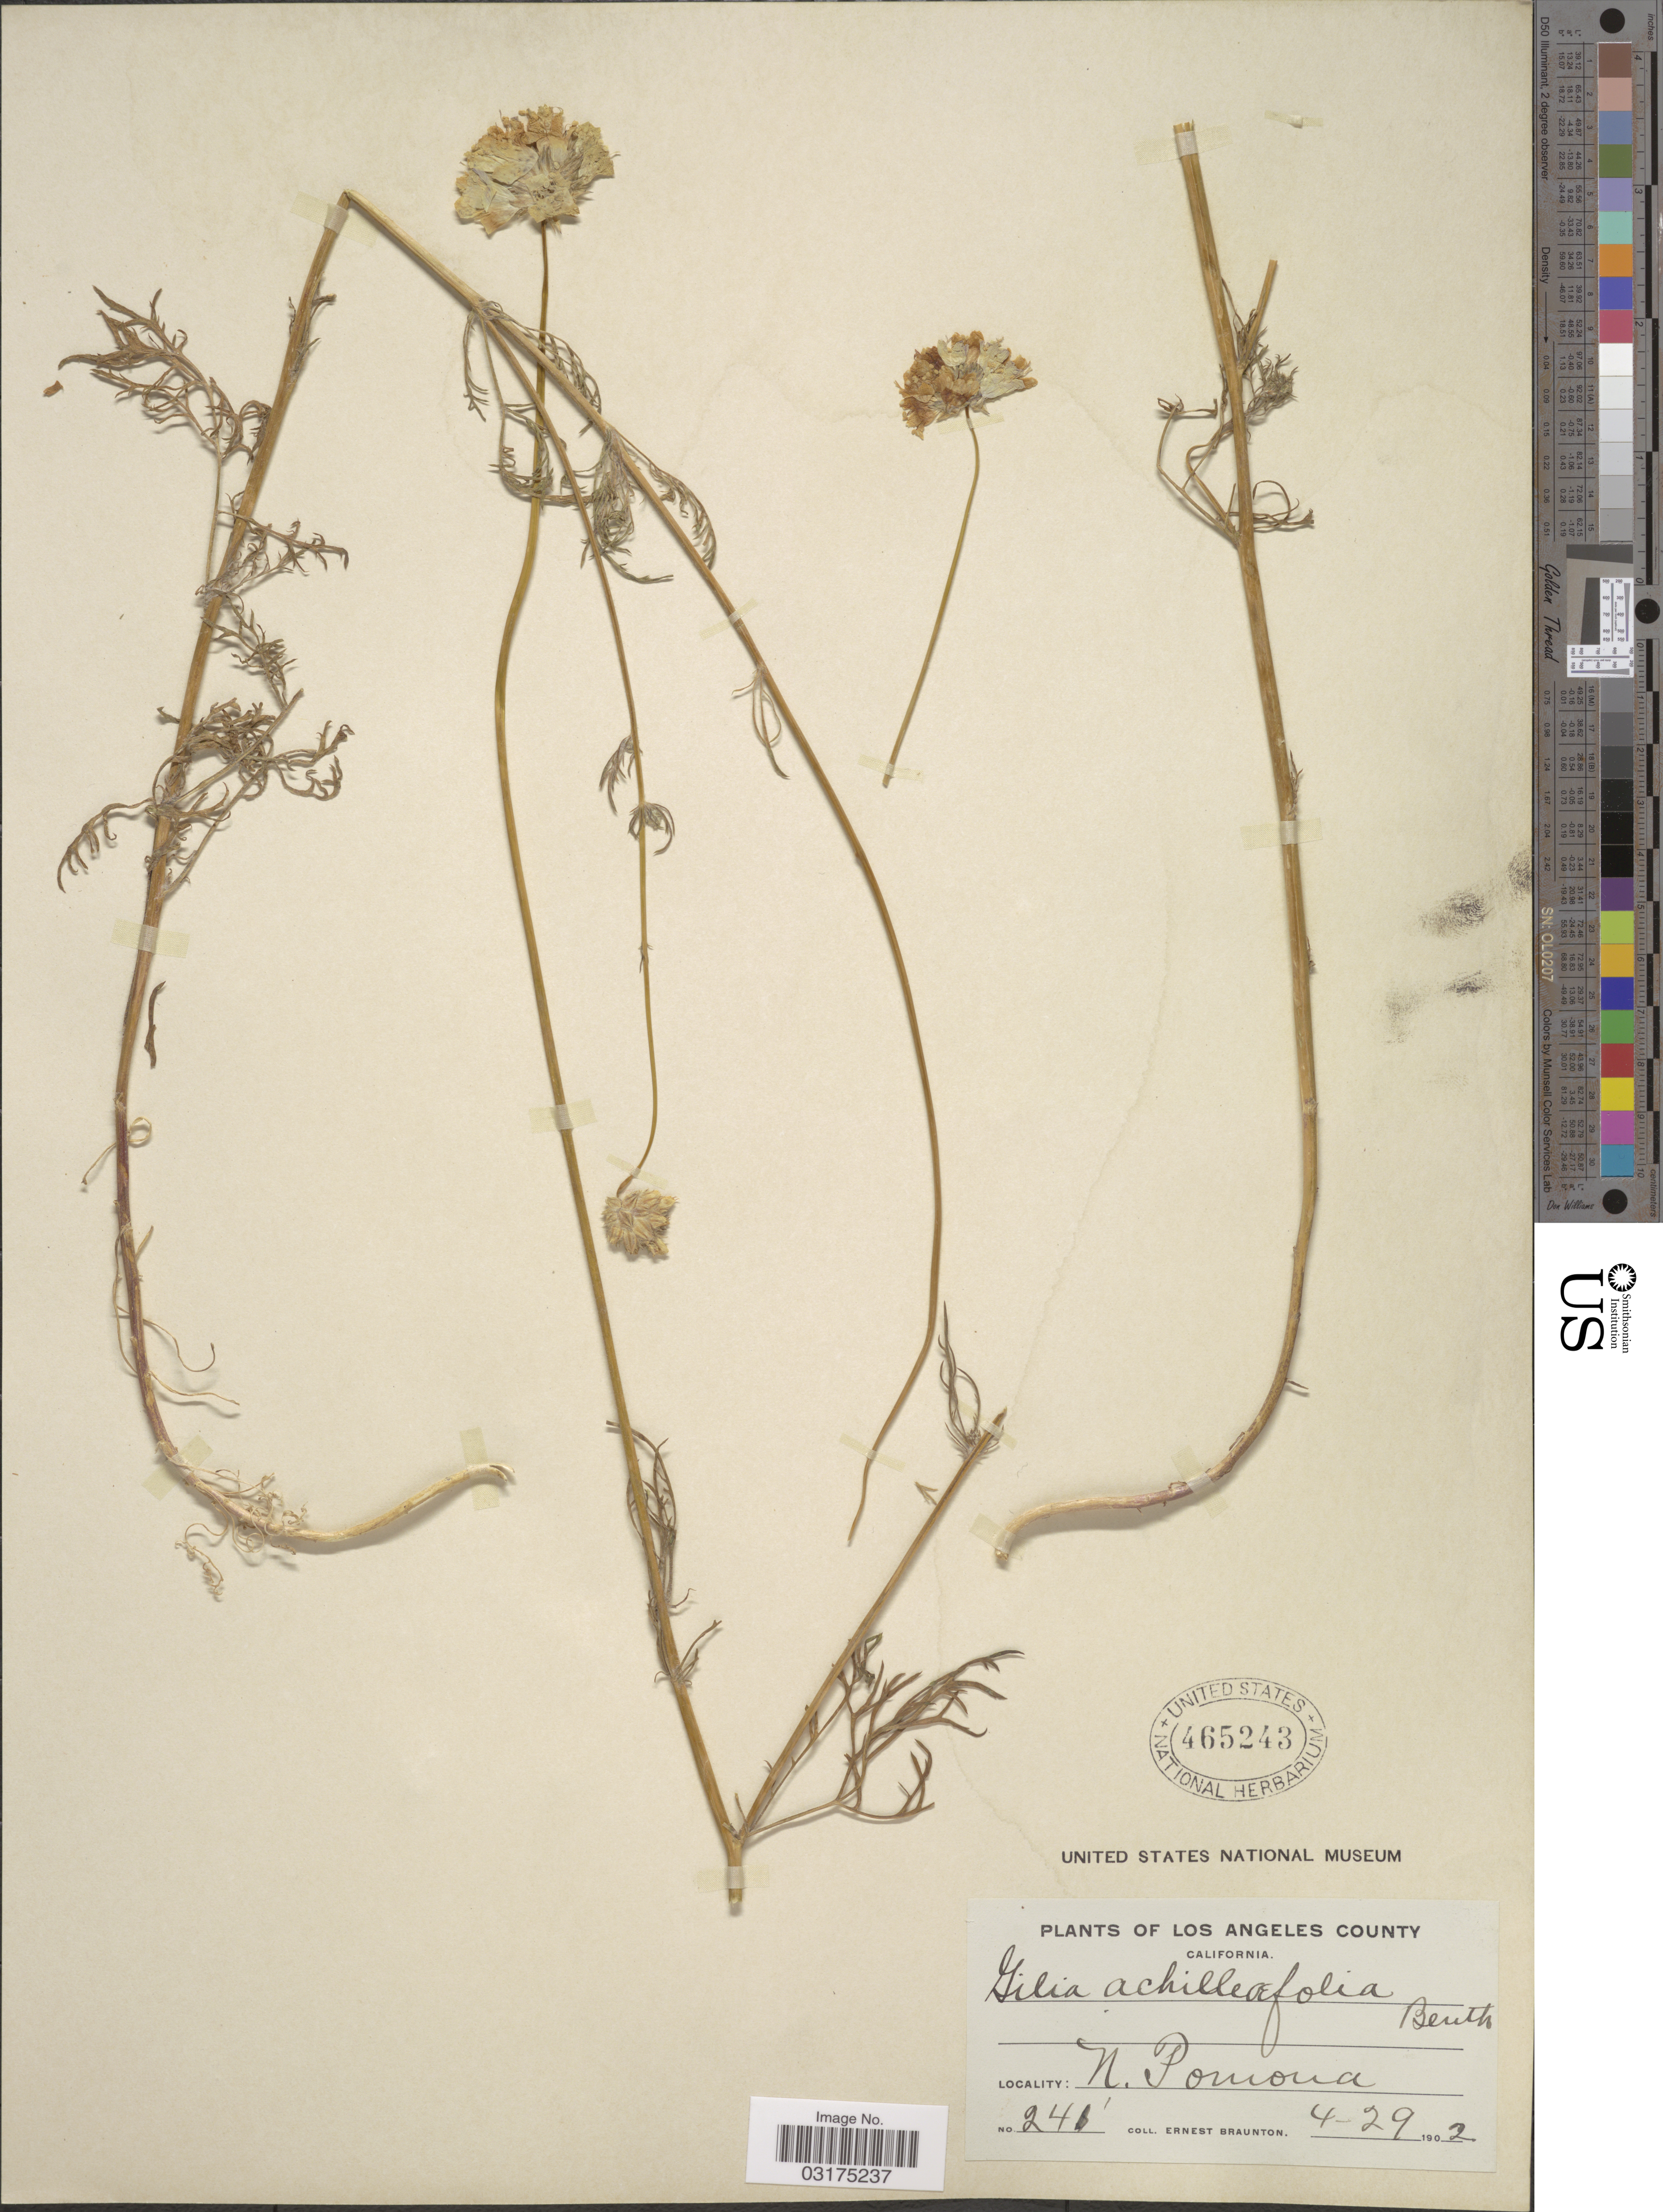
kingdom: Plantae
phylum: Tracheophyta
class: Magnoliopsida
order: Ericales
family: Polemoniaceae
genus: Gilia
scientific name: Gilia capitata subsp. abrotanifolia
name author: (Nutt. ex Greene) V.E. Grant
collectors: E. Braunton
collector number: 241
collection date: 1902-04-29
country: United States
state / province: California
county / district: Los Angeles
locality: Los Angeles County, N. Pomona.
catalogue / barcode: US 465243